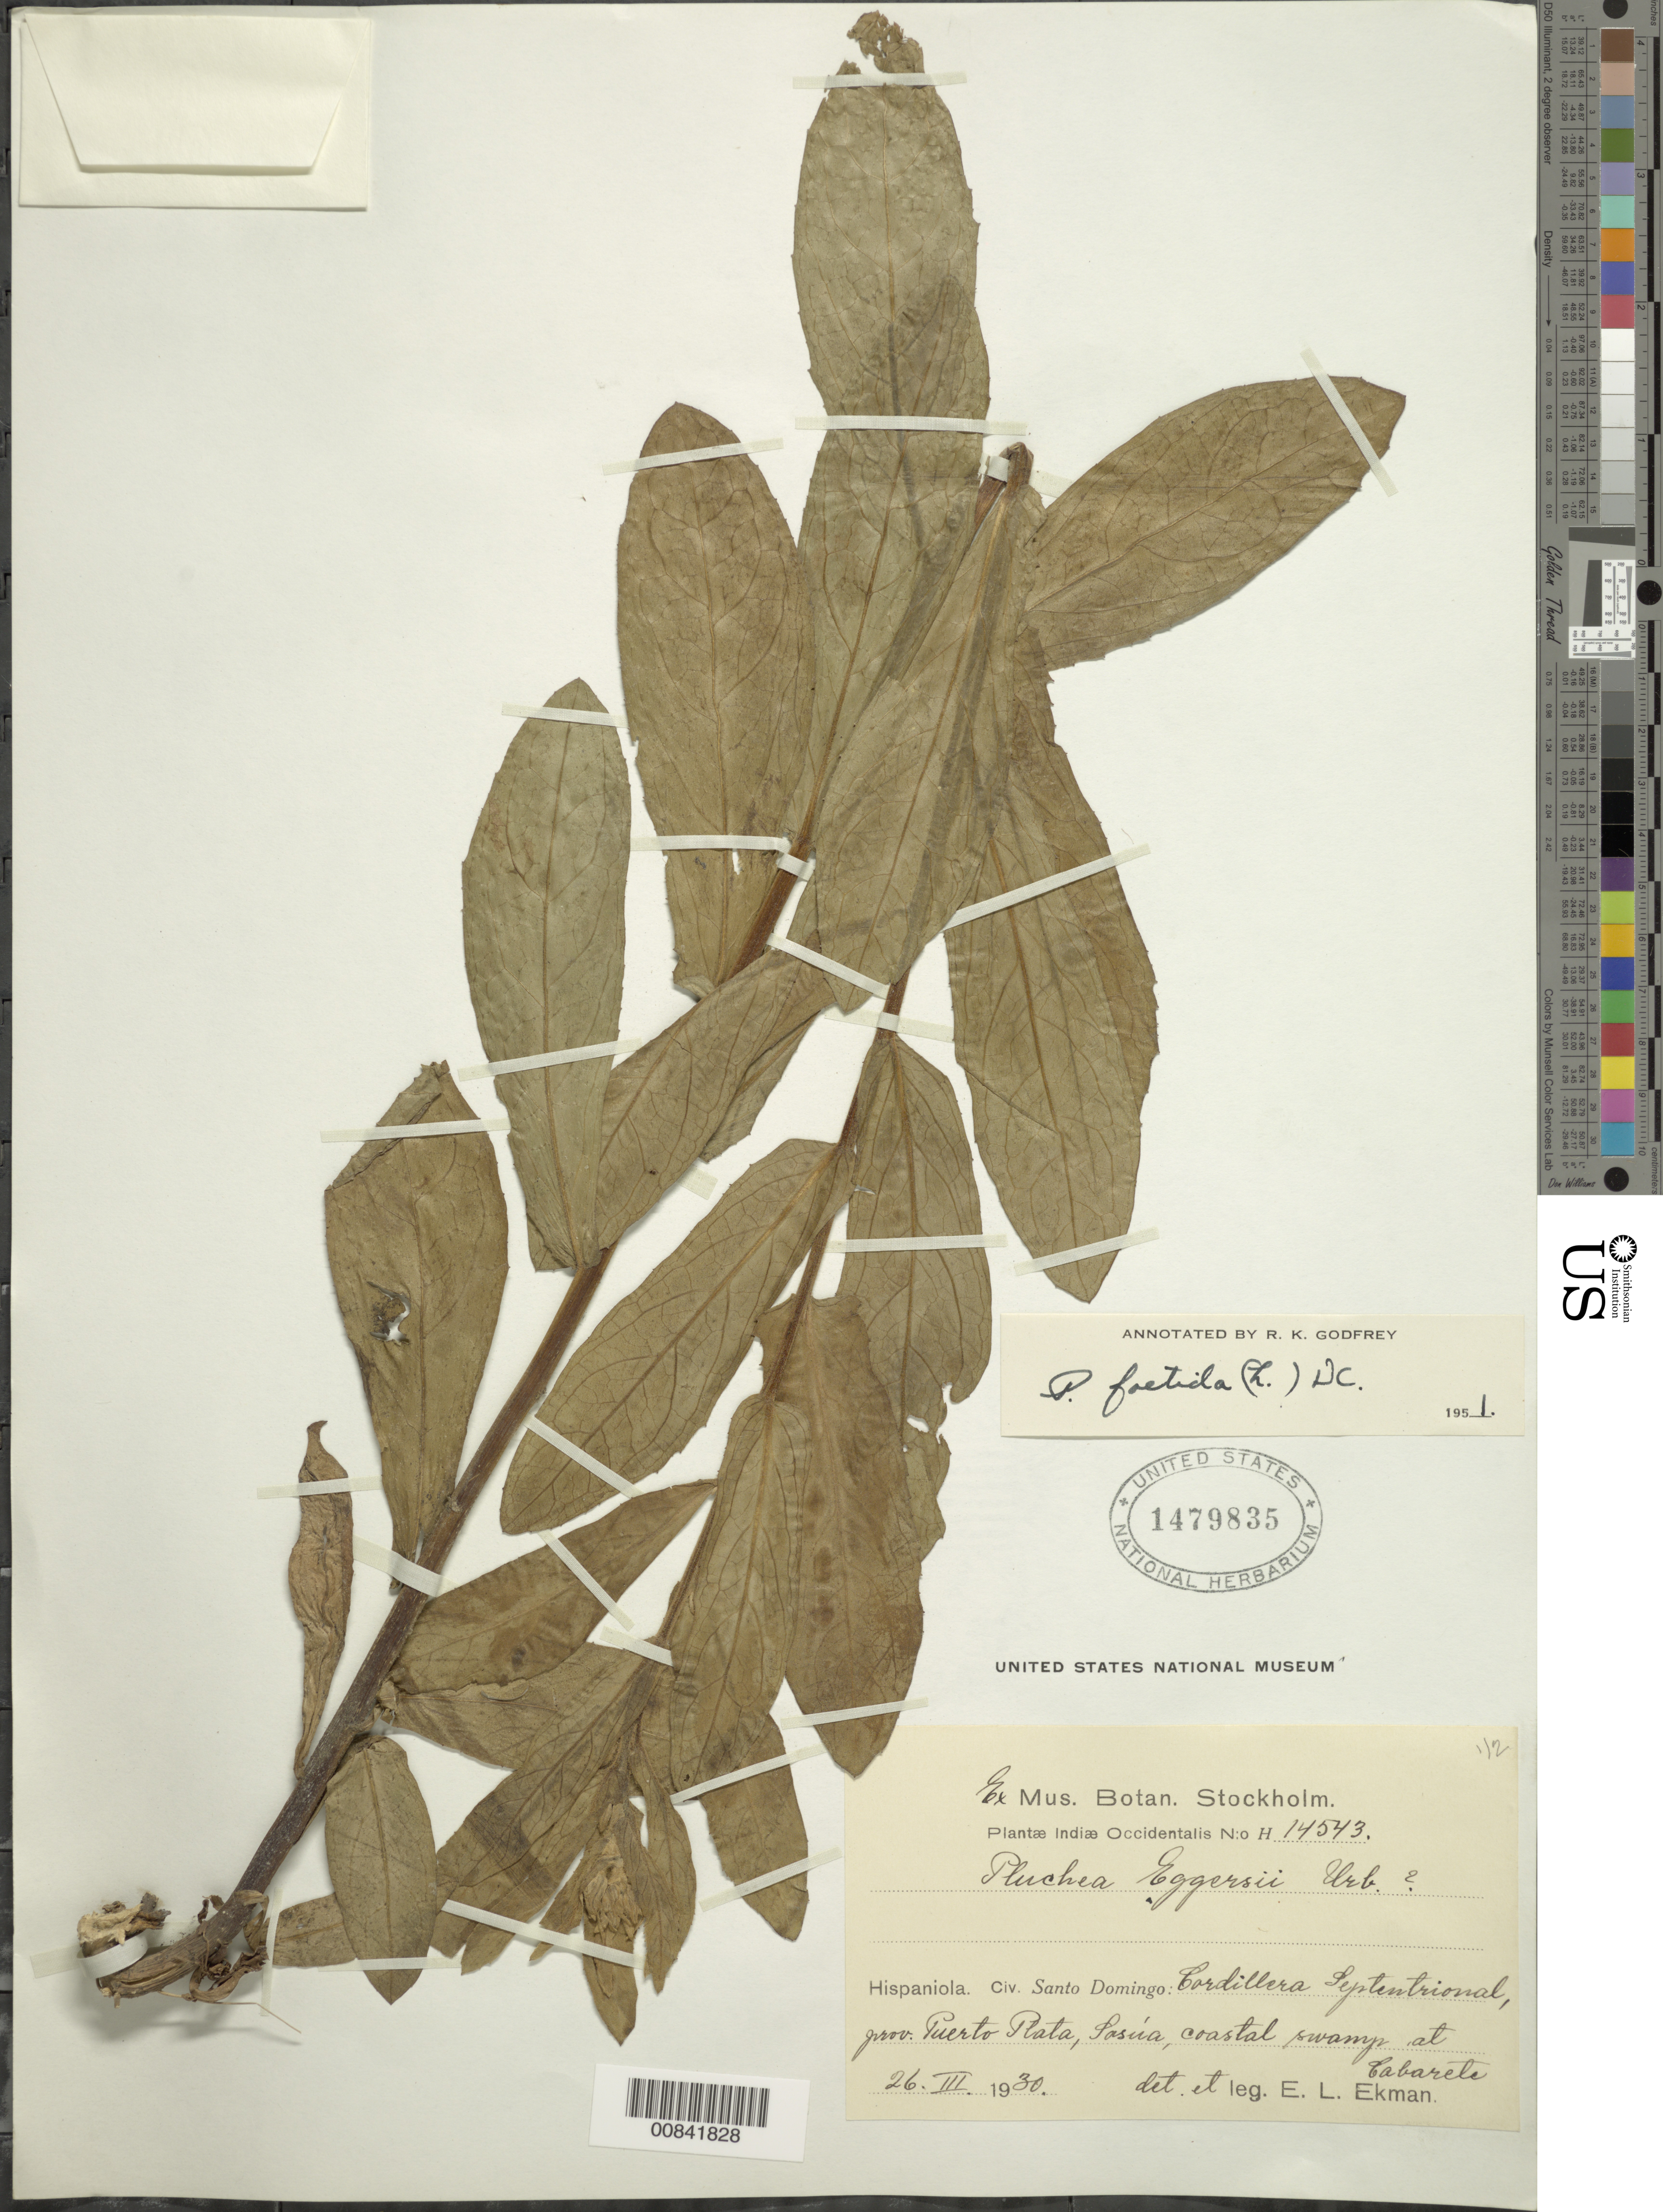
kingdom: Plantae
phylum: Tracheophyta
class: Magnoliopsida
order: Asterales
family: Asteraceae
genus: Pluchea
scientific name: Pluchea foetida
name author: (L.) DC.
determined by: Godfrey, R. K.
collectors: E. L. Ekman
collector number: H 14543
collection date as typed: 26 Mar 1930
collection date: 1930-03-26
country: Dominican Republic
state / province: Puerto Plata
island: Hispaniola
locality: Cordillera Septrentrional, Sosúa, Cabarets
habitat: Coastal swamp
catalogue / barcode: US 1479835